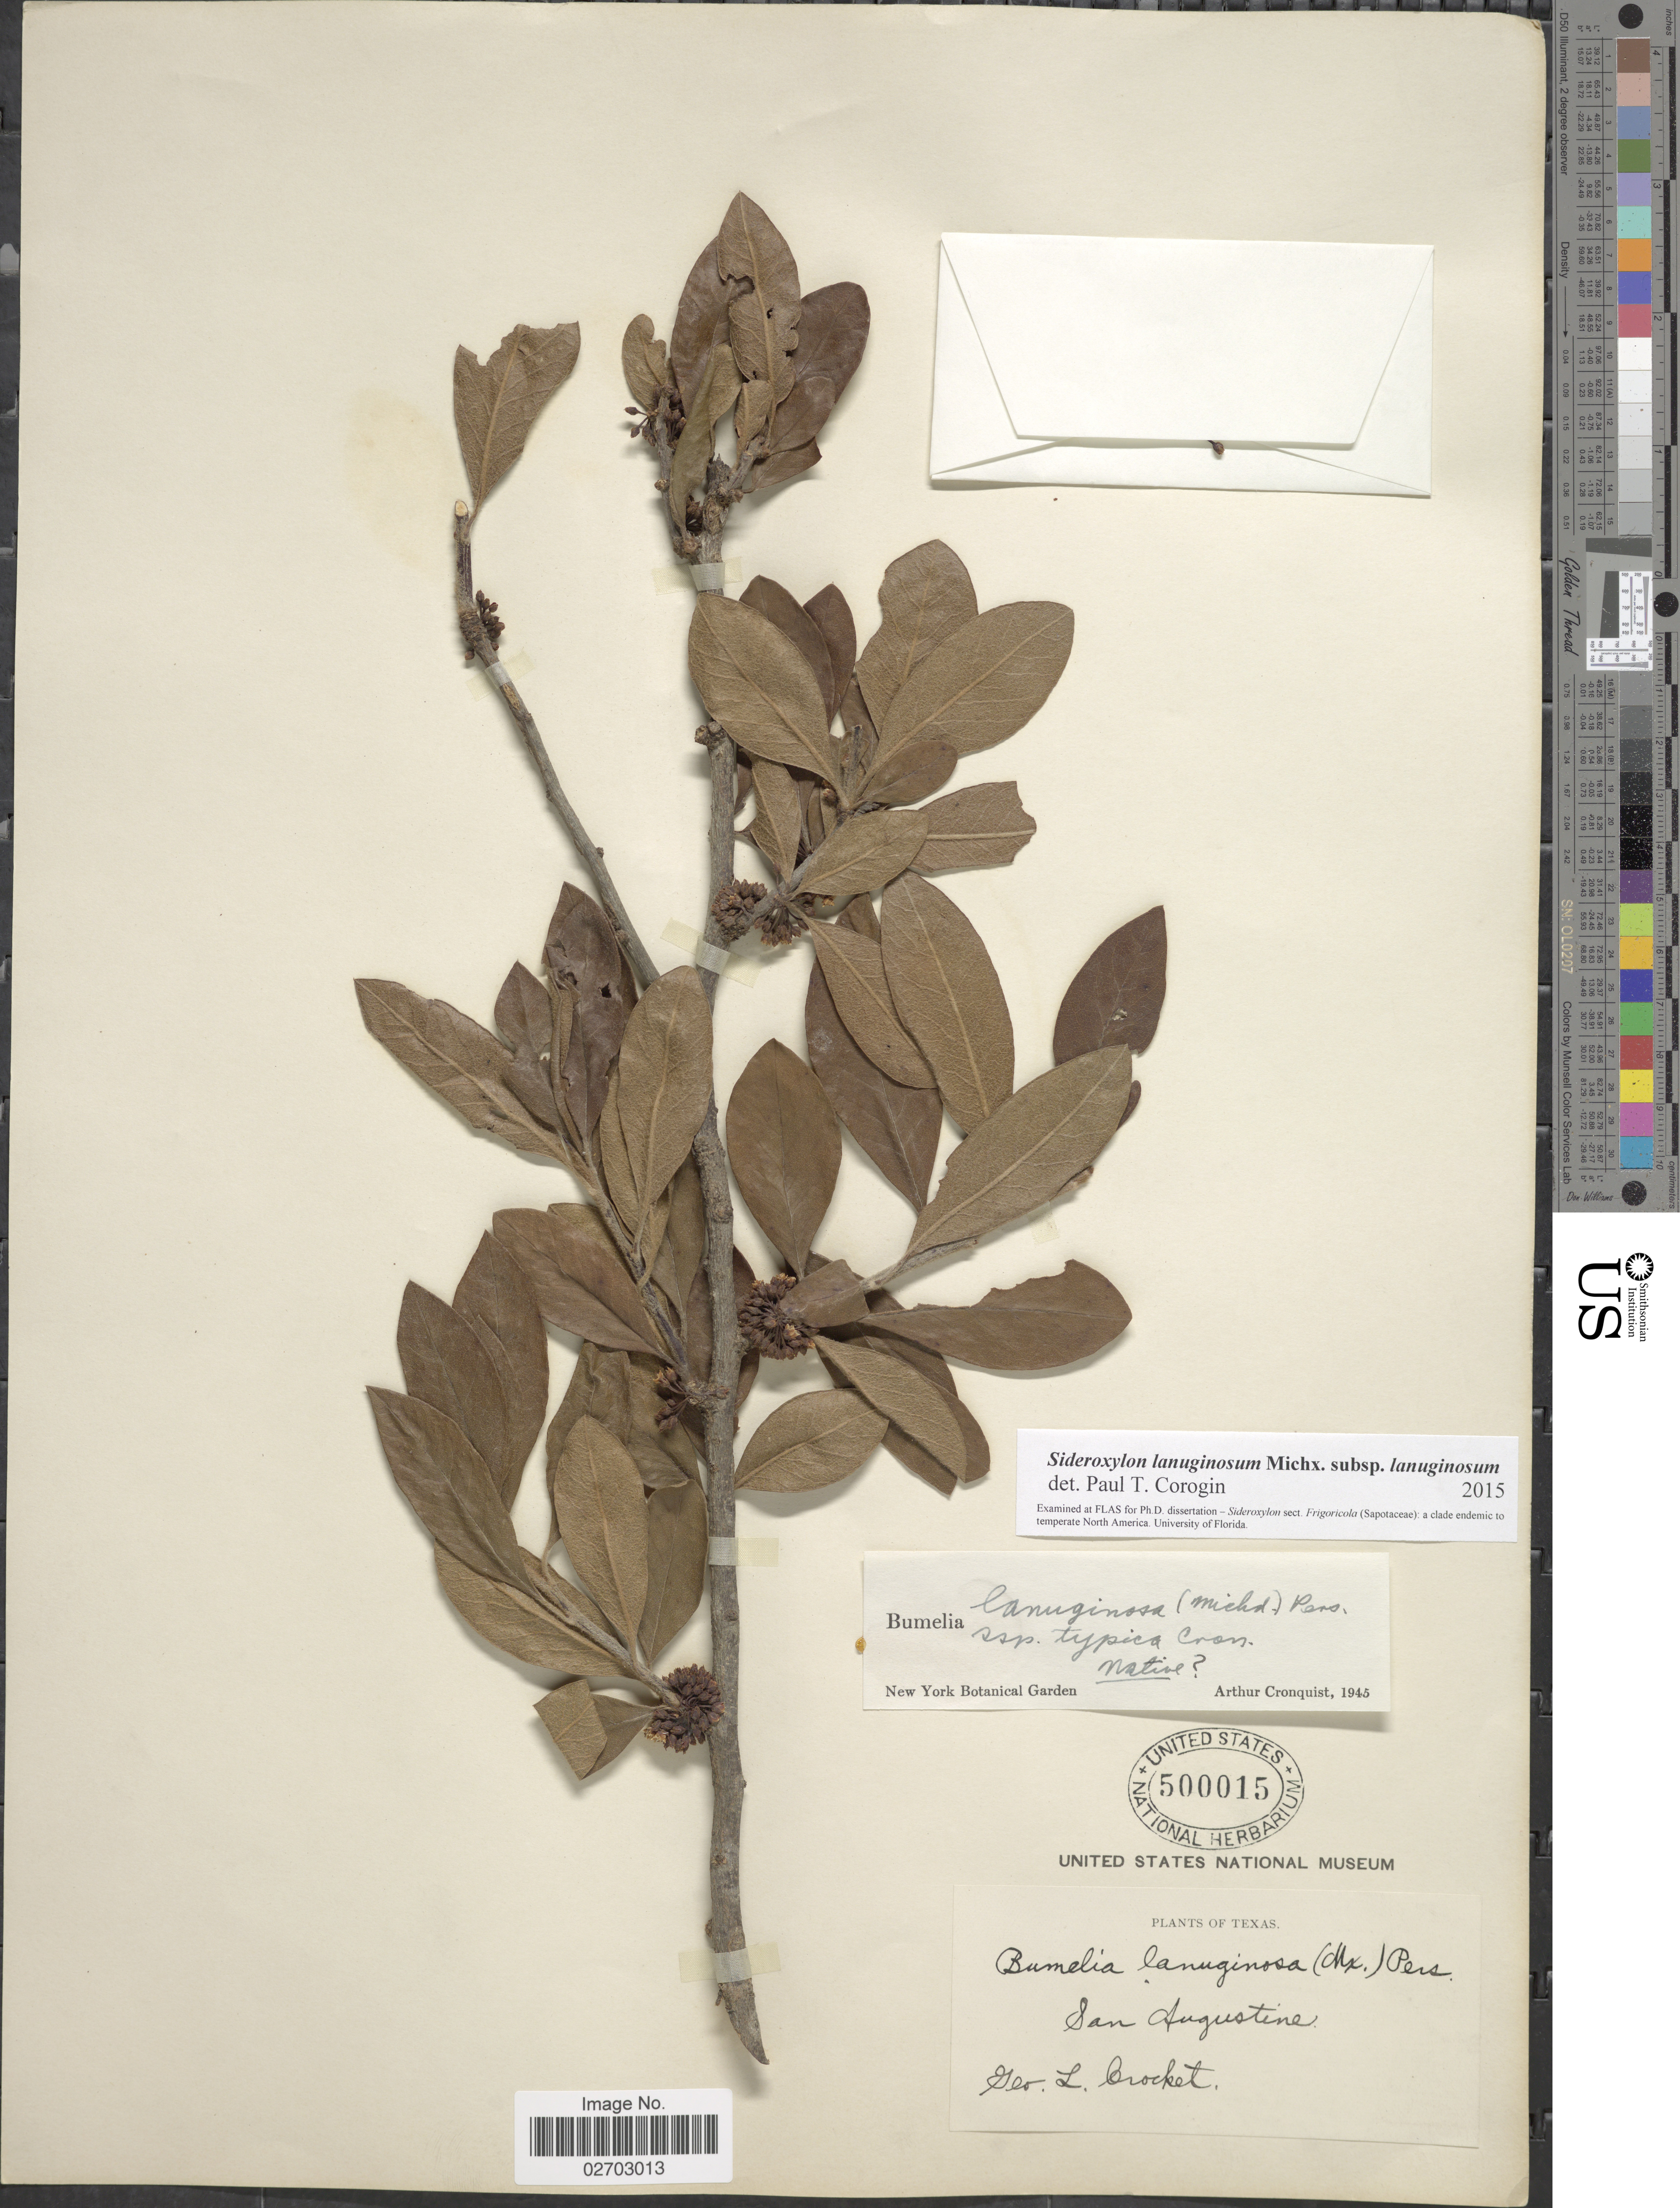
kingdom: Plantae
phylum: Tracheophyta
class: Magnoliopsida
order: Ericales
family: Sapotaceae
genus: Sideroxylon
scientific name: Sideroxylon lanuginosum subsp. lanuginosum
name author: Michx.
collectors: G. Crocket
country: United States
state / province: Texas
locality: San Augustine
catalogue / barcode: US 500015